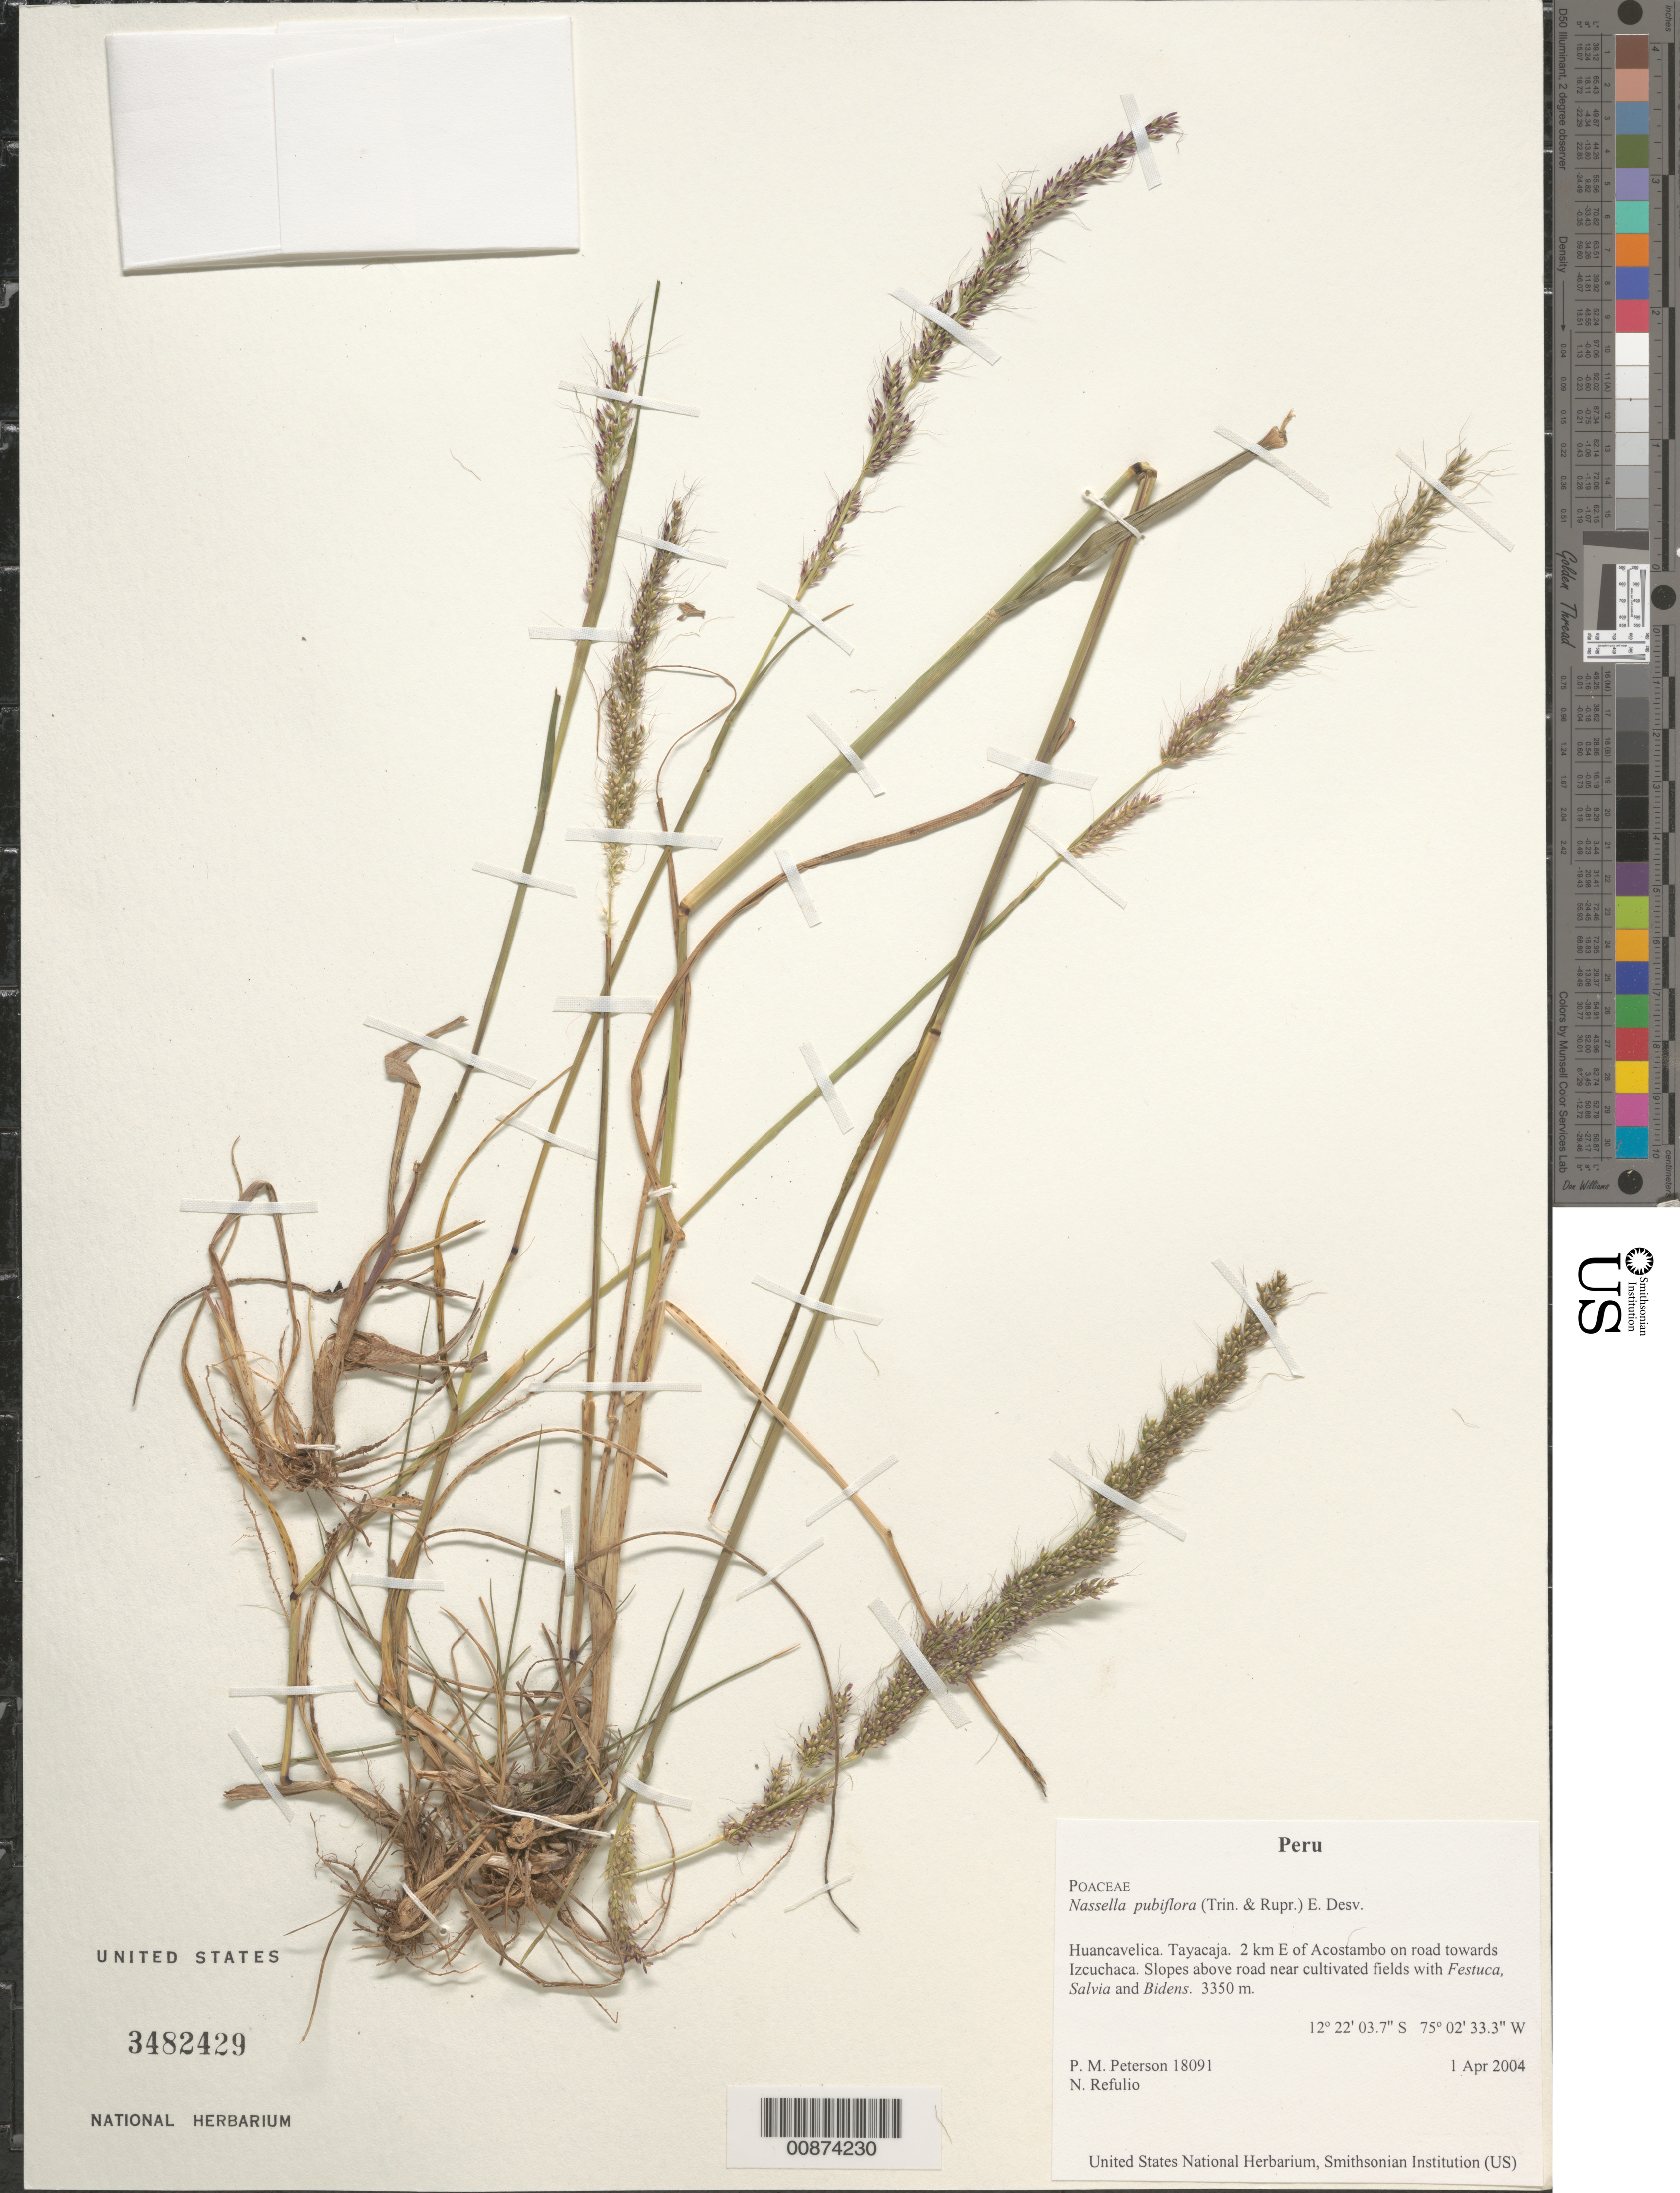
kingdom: Plantae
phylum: Tracheophyta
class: Liliopsida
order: Poales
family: Poaceae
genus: Nassella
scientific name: Nassella pubiflora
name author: (Trin. & Rupr.) É. Desv.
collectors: P. M. Peterson & N. Refulio-Rodríguez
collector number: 18091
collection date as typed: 01 Apr 2004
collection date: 2004-04-01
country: Peru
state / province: Huancavelica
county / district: Tayacaja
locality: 2 km E of Acostambo on road towards Izcuchaca. Slopes above road near cultivated fields with Festuca, Salvia and Bidens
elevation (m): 3350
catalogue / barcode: US 3482429